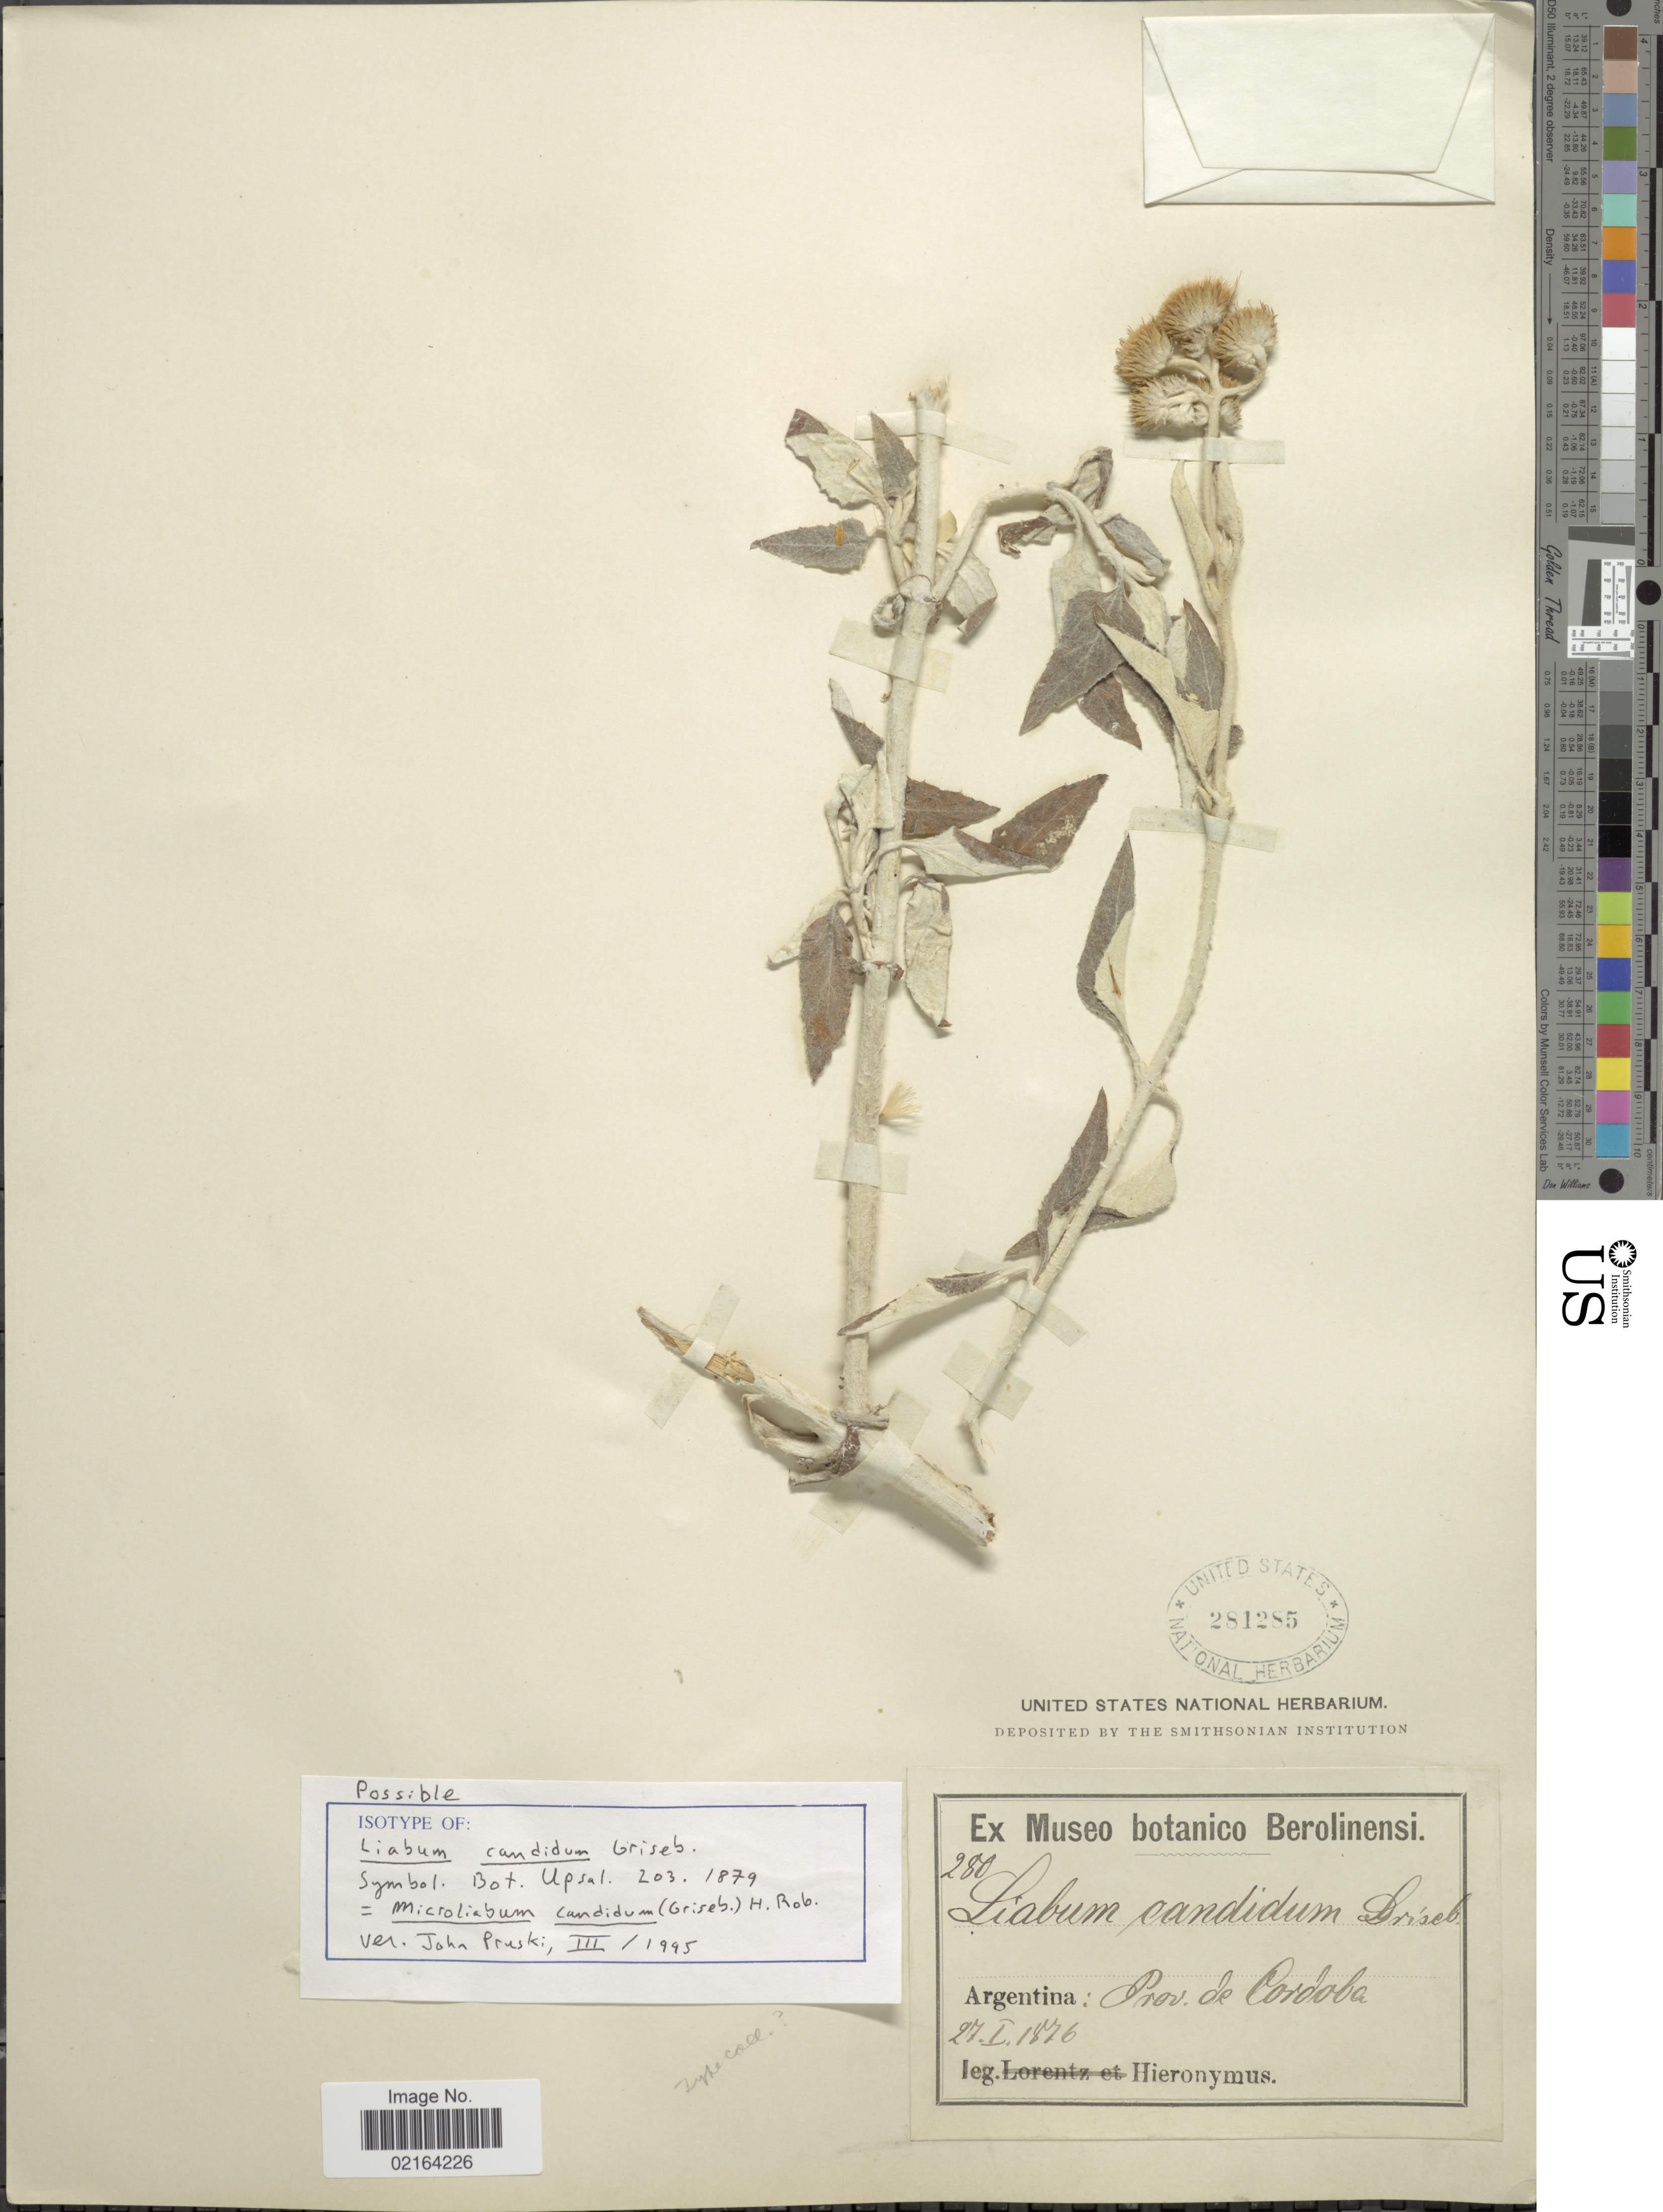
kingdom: Plantae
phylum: Tracheophyta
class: Magnoliopsida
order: Asterales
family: Asteraceae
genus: Microliabum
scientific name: Microliabum candidum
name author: (Griseb.) H. Rob.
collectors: -. Hieronymus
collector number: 280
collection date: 1876-01-27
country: Argentina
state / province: Cordoba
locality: Argentina: Prov. de Cordoba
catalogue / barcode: US 281285